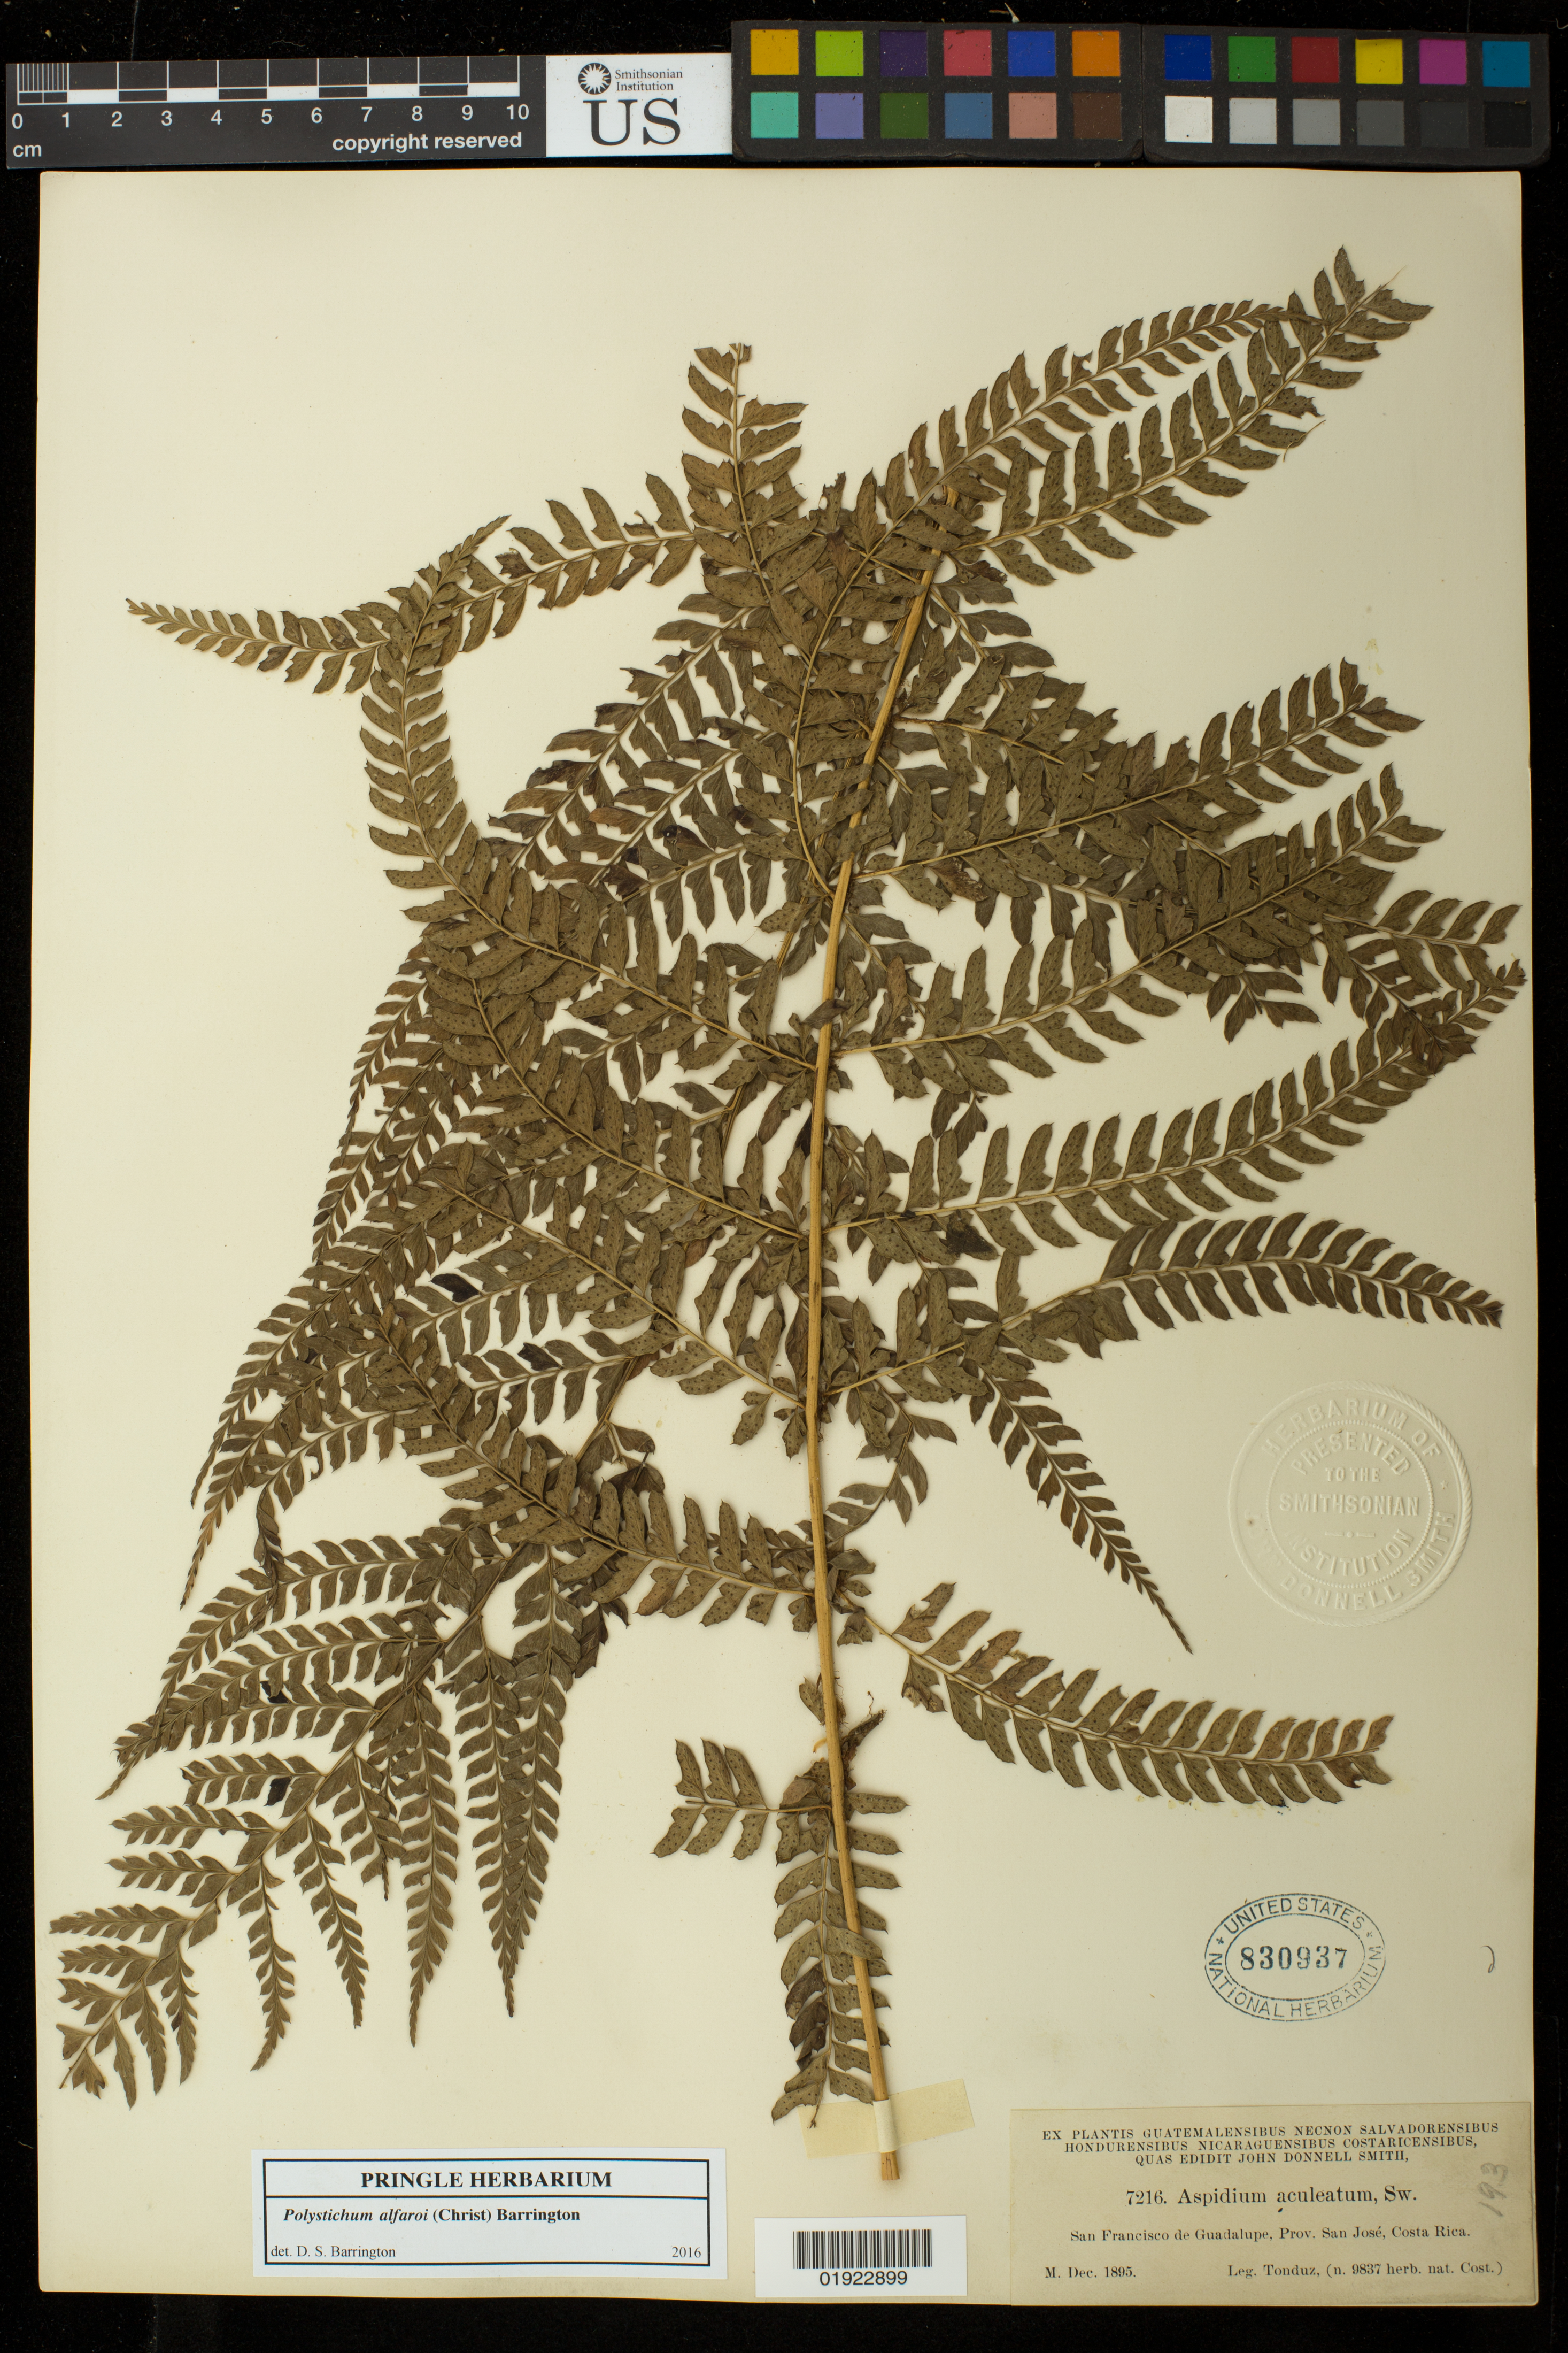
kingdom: Plantae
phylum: Tracheophyta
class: Polypodiopsida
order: Polypodiales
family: Dryopteridaceae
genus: Polystichum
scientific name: Polystichum alfaroi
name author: (Christ) Barrington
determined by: Barrington, D. S., Curator (VT), University of Vermont (UNITED STATES)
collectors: ex Herb. Adolfo Tonduz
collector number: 7216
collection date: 1895-12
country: Costa Rica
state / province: San José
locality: San Francisco de Guadalupe.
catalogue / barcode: US 830937